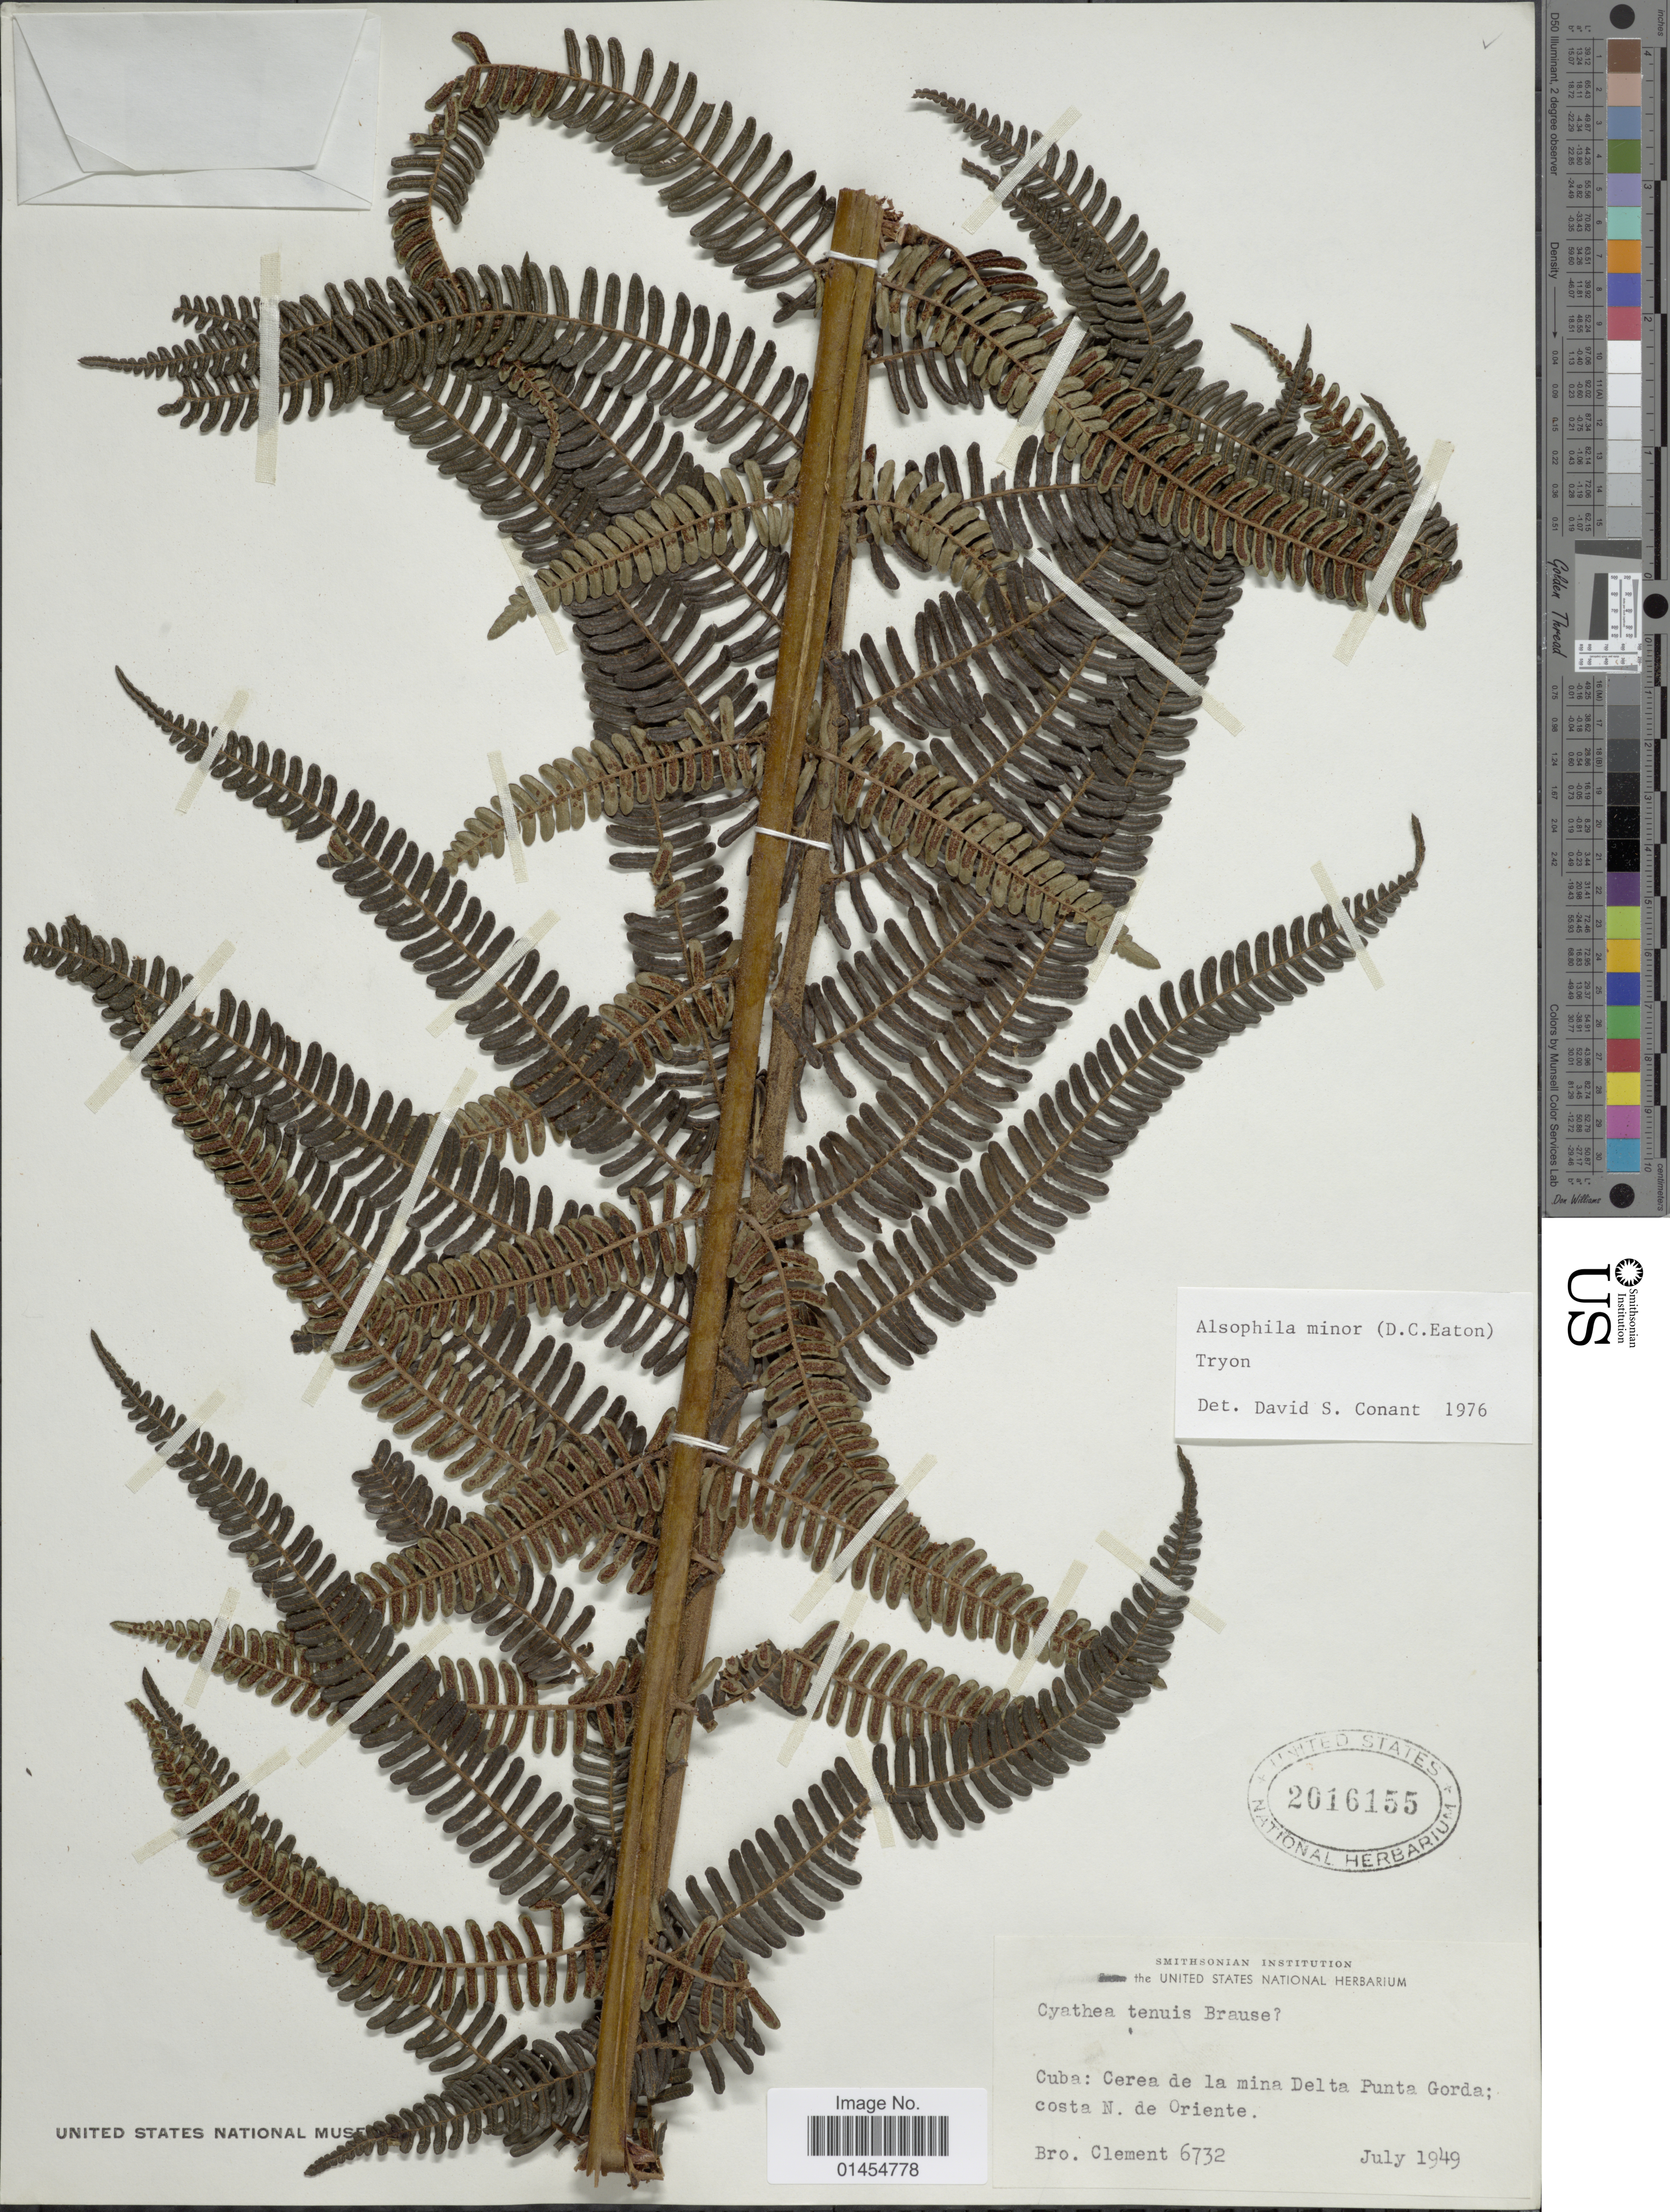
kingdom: Plantae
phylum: Tracheophyta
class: Polypodiopsida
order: Cyatheales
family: Cyatheaceae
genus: Alsophila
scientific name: Alsophila minor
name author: (D.C. Eaton) R.M. Tryon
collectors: B. Clement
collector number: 6732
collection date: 1949-07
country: Cuba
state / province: Oriente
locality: Cerea de la mina Delta Punta Gorda; costa N. de Oriente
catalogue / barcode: US 2016155